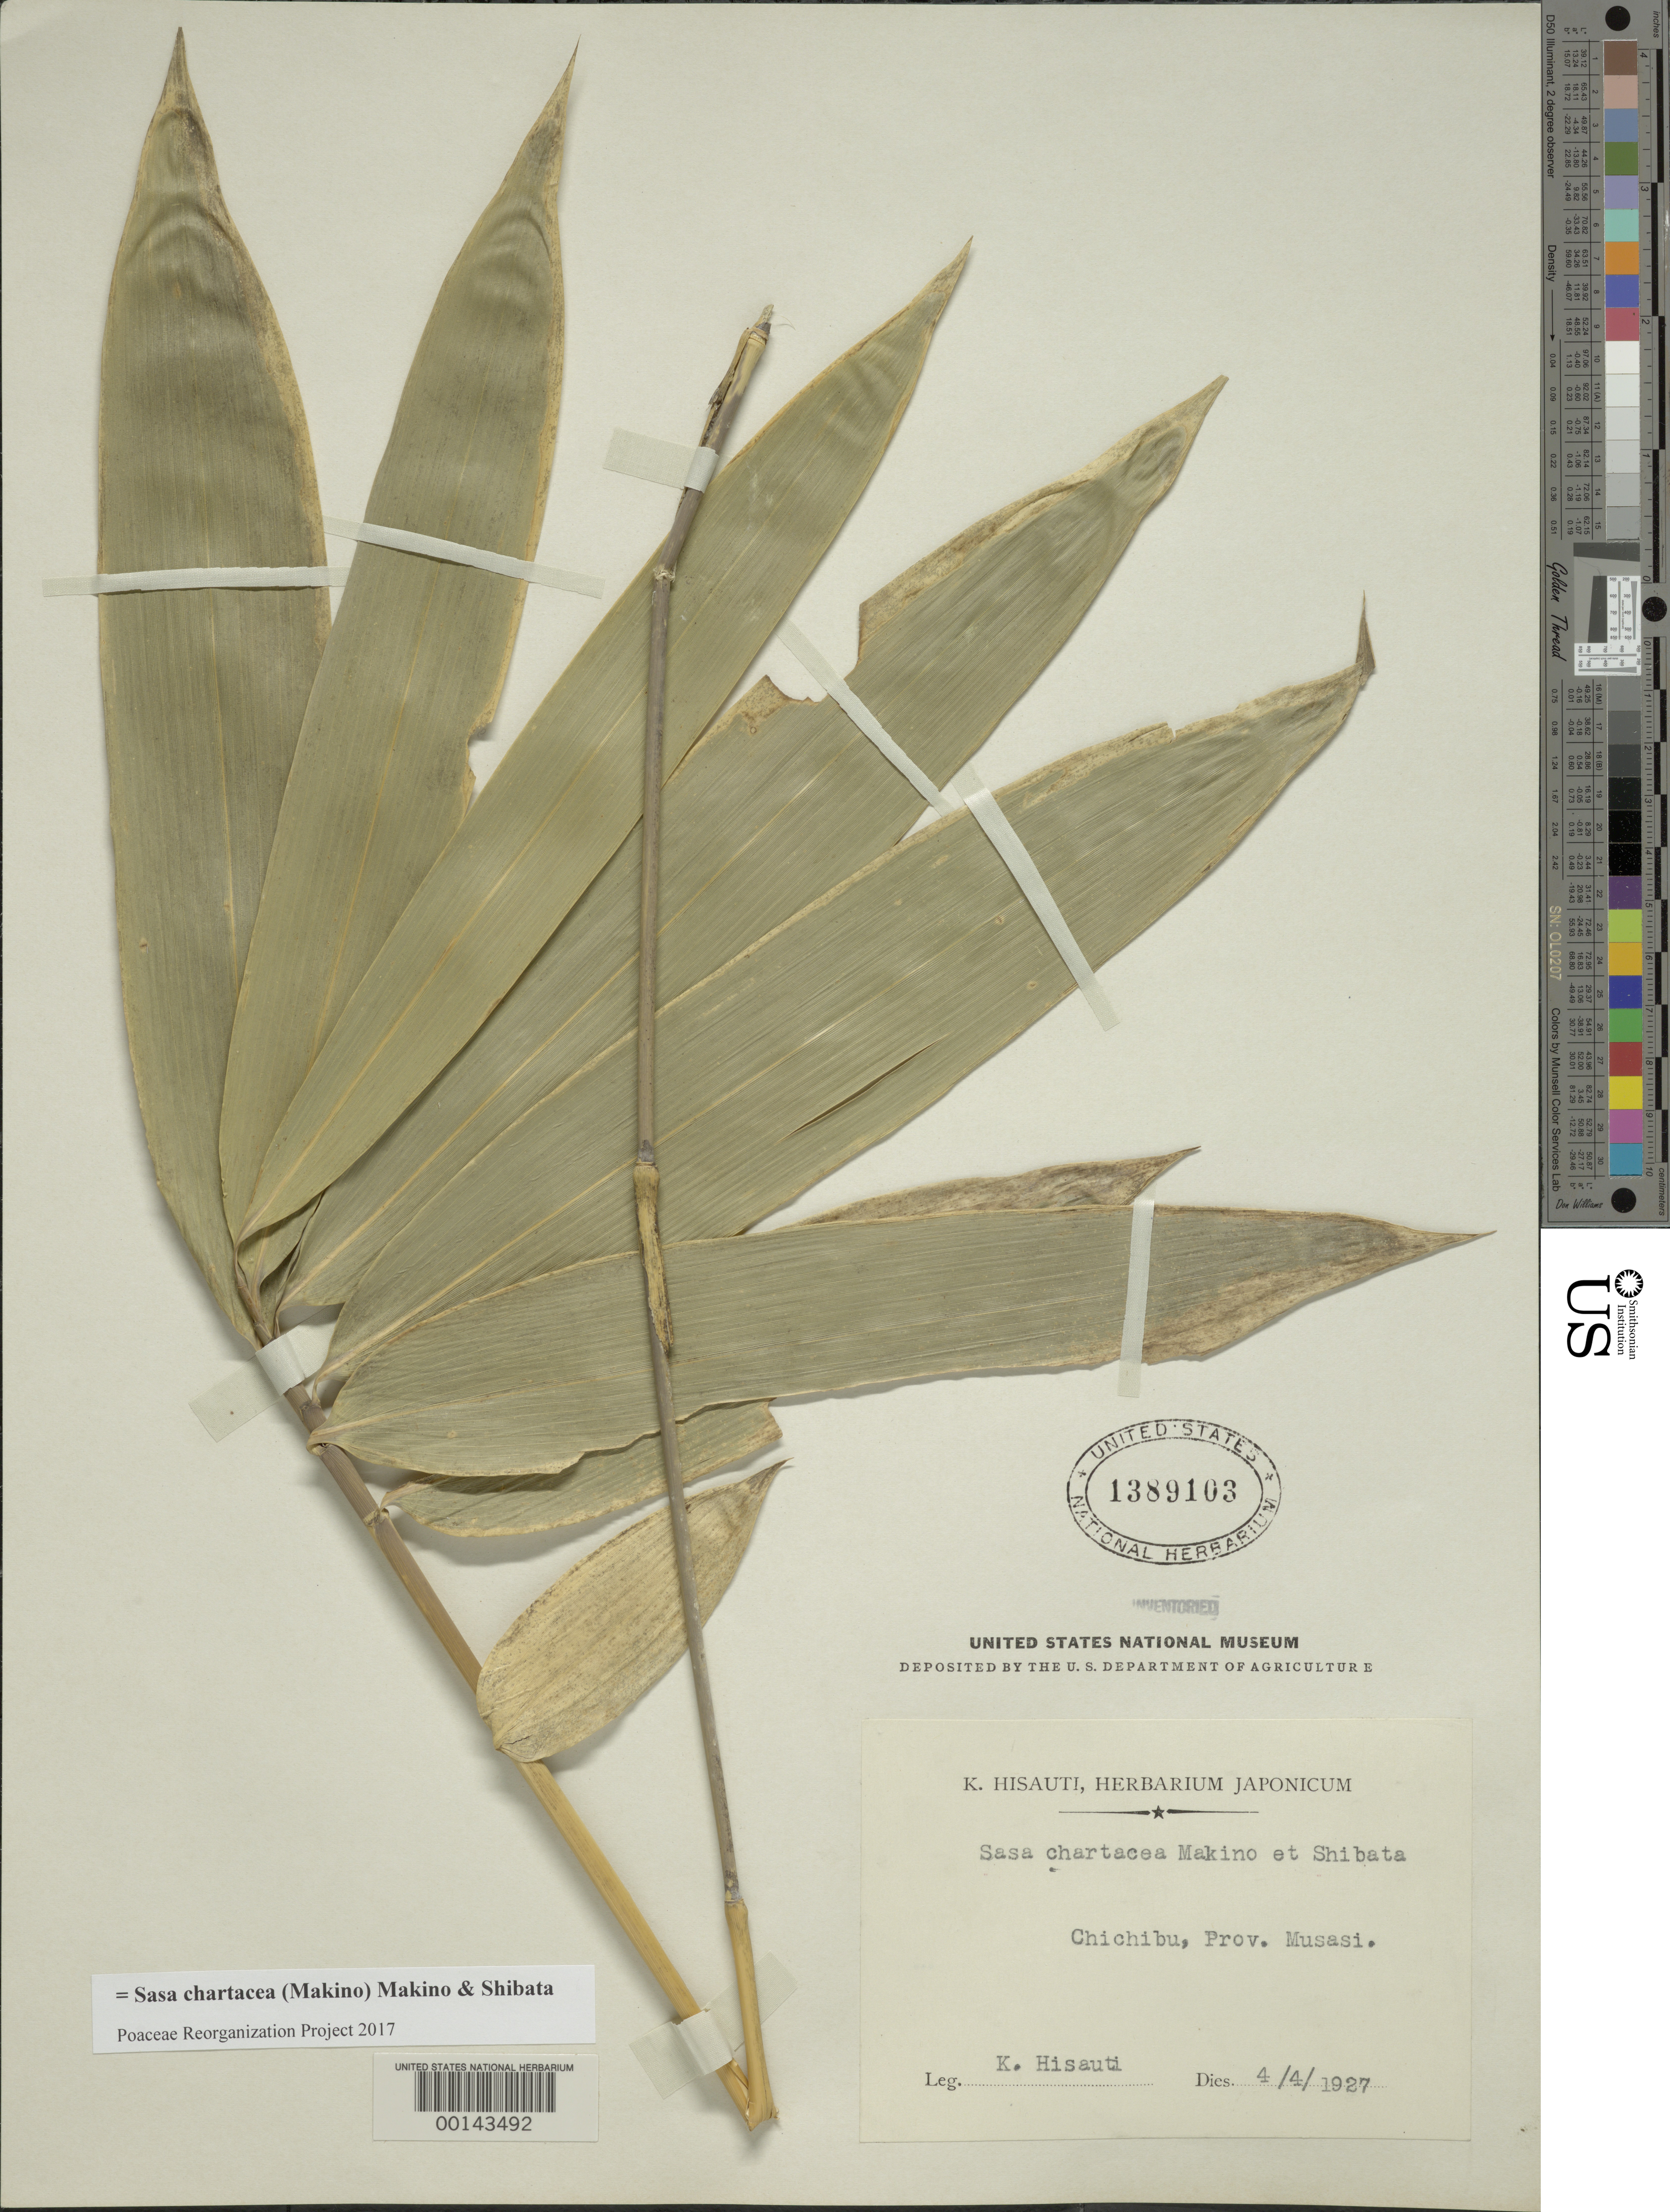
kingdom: Plantae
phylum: Tracheophyta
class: Liliopsida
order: Poales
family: Poaceae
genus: Sasa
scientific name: Sasa chartacea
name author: (Makino) Makino & Shibata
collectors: K. Hisauti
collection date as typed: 04 Apr 1927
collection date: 1927-04-04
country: Japan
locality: Musasi, chichibu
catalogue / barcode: US 1389103